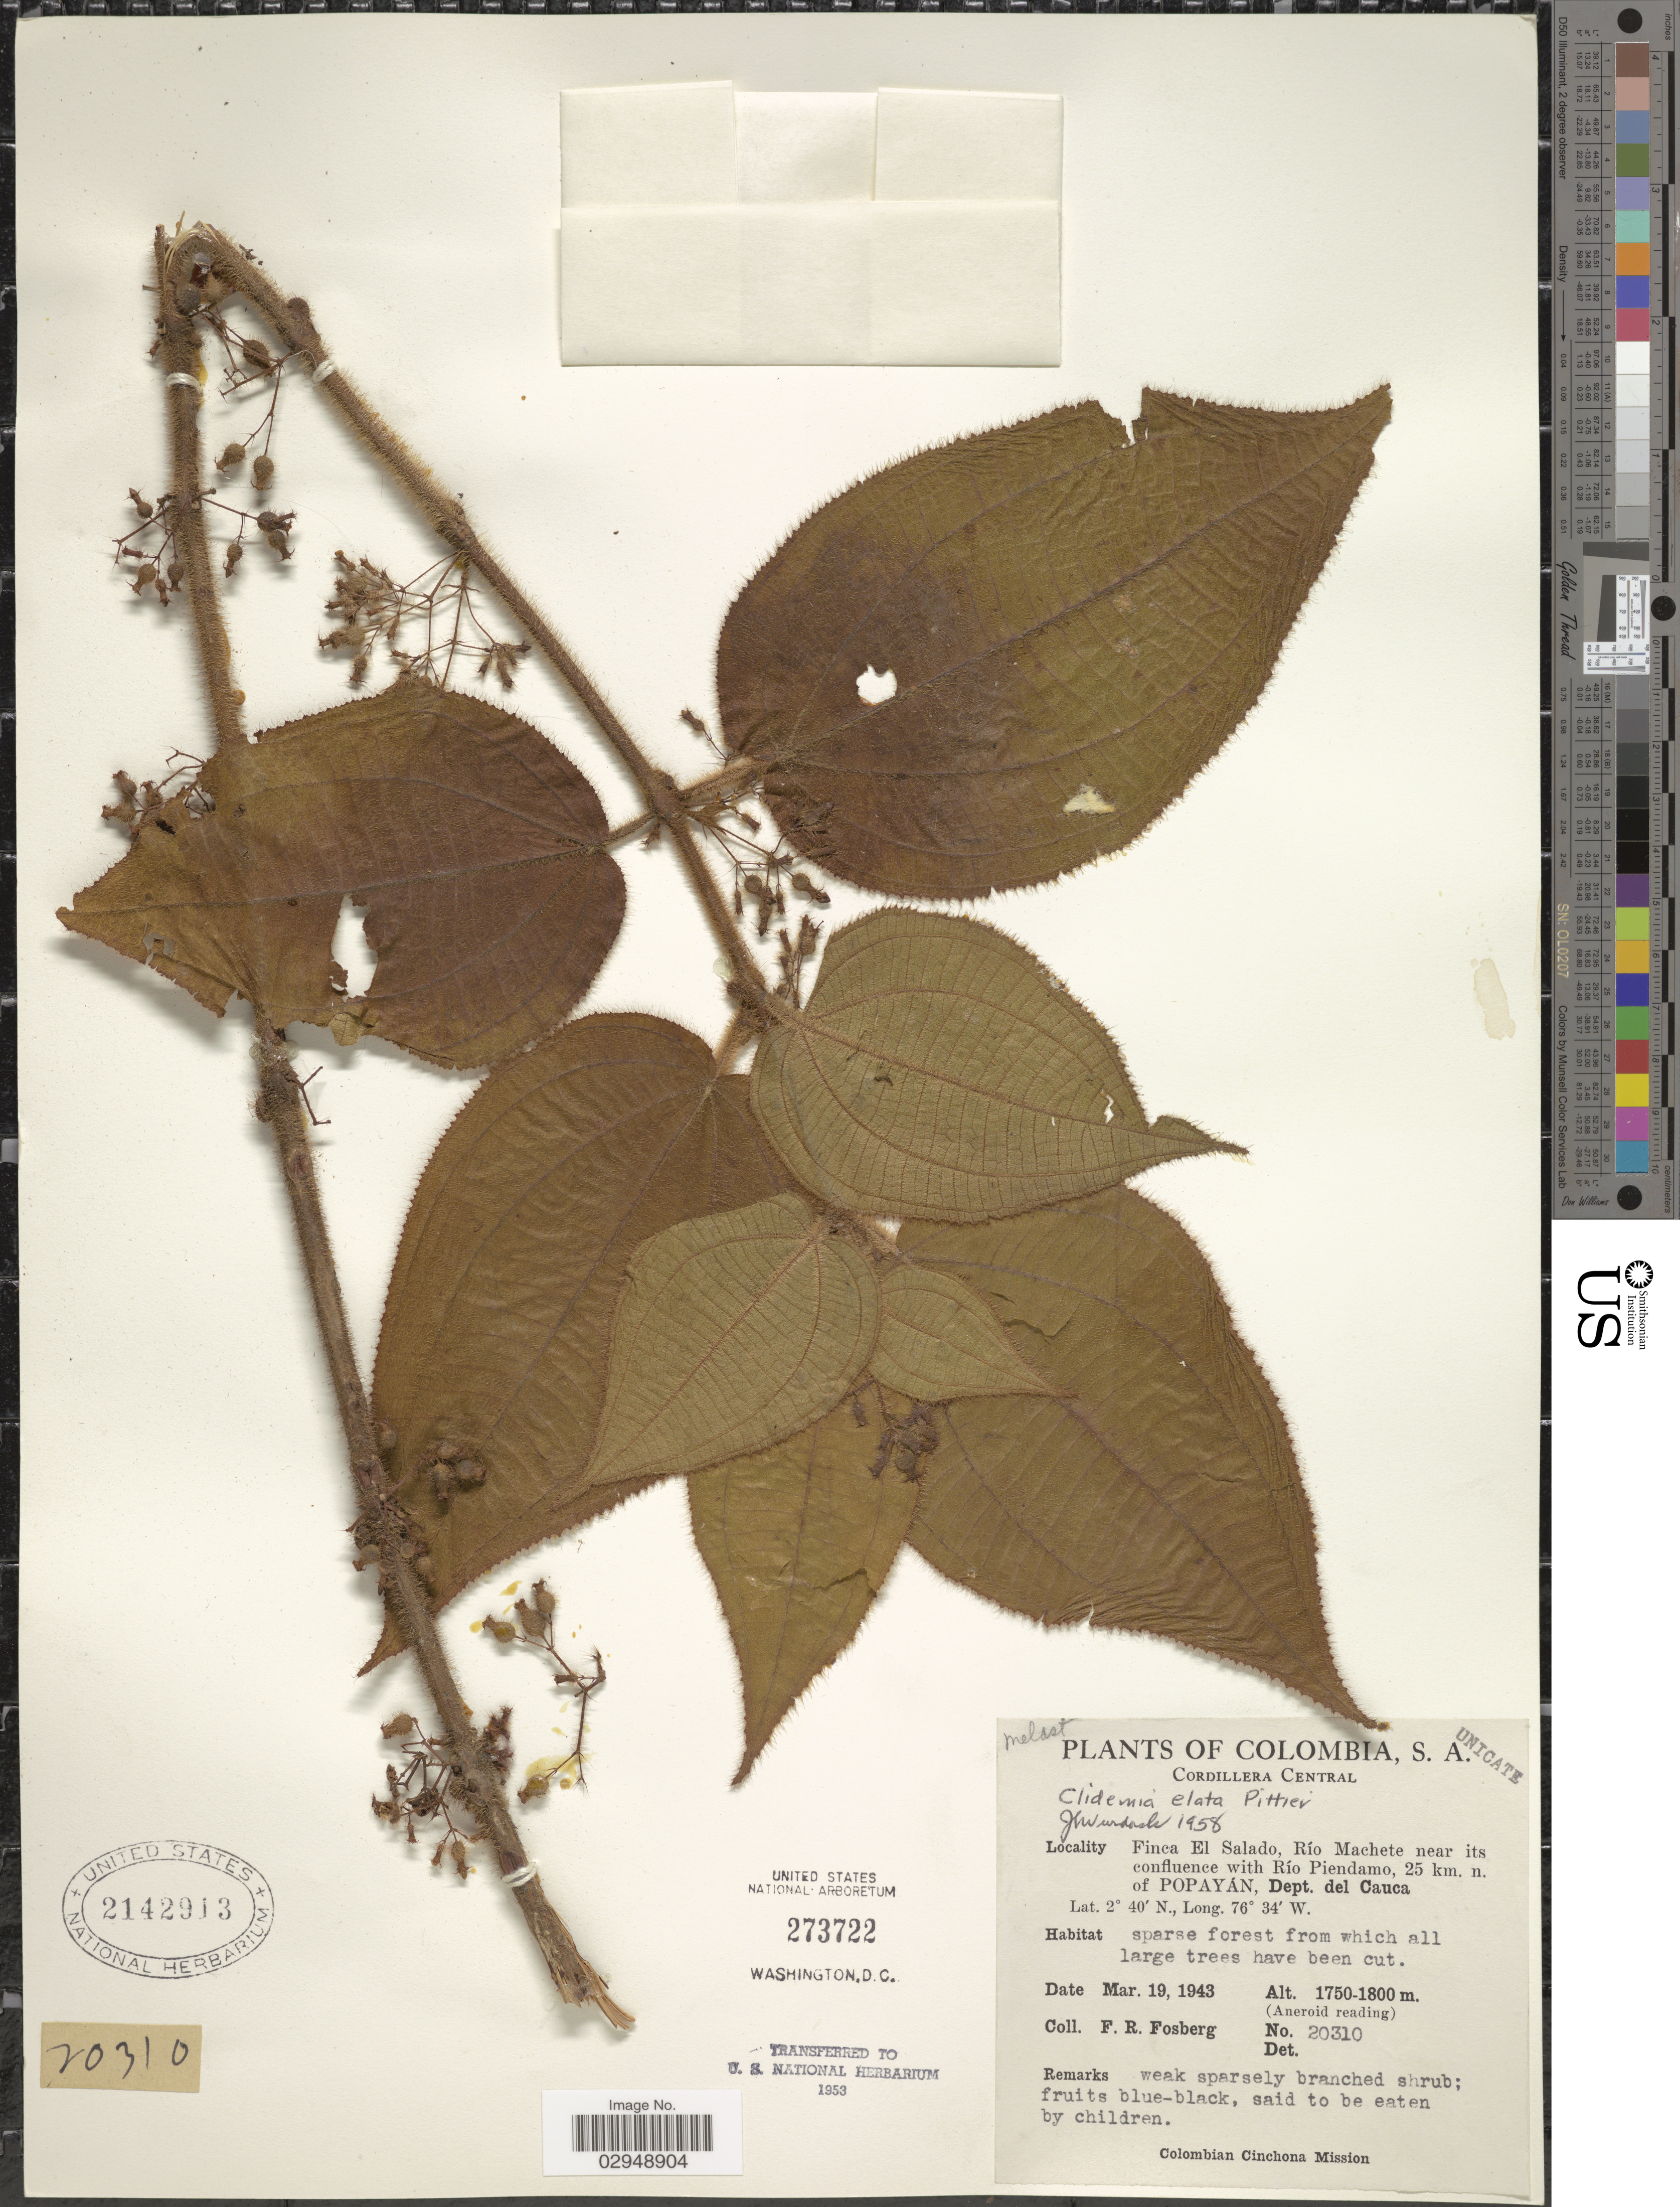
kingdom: Plantae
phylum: Tracheophyta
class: Magnoliopsida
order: Myrtales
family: Melastomataceae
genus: Clidemia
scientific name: Clidemia ciliata var. elata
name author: D. Don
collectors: F. R. Fosberg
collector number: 20310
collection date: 1943-03-19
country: Colombia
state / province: Cauca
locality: Cordillera Central. Finca El Salado, Río Machete near its confluence with Río Piendamo, 25 km. n. of Popayán, Dept. del Cauca.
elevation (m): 1750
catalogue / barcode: US 2142913